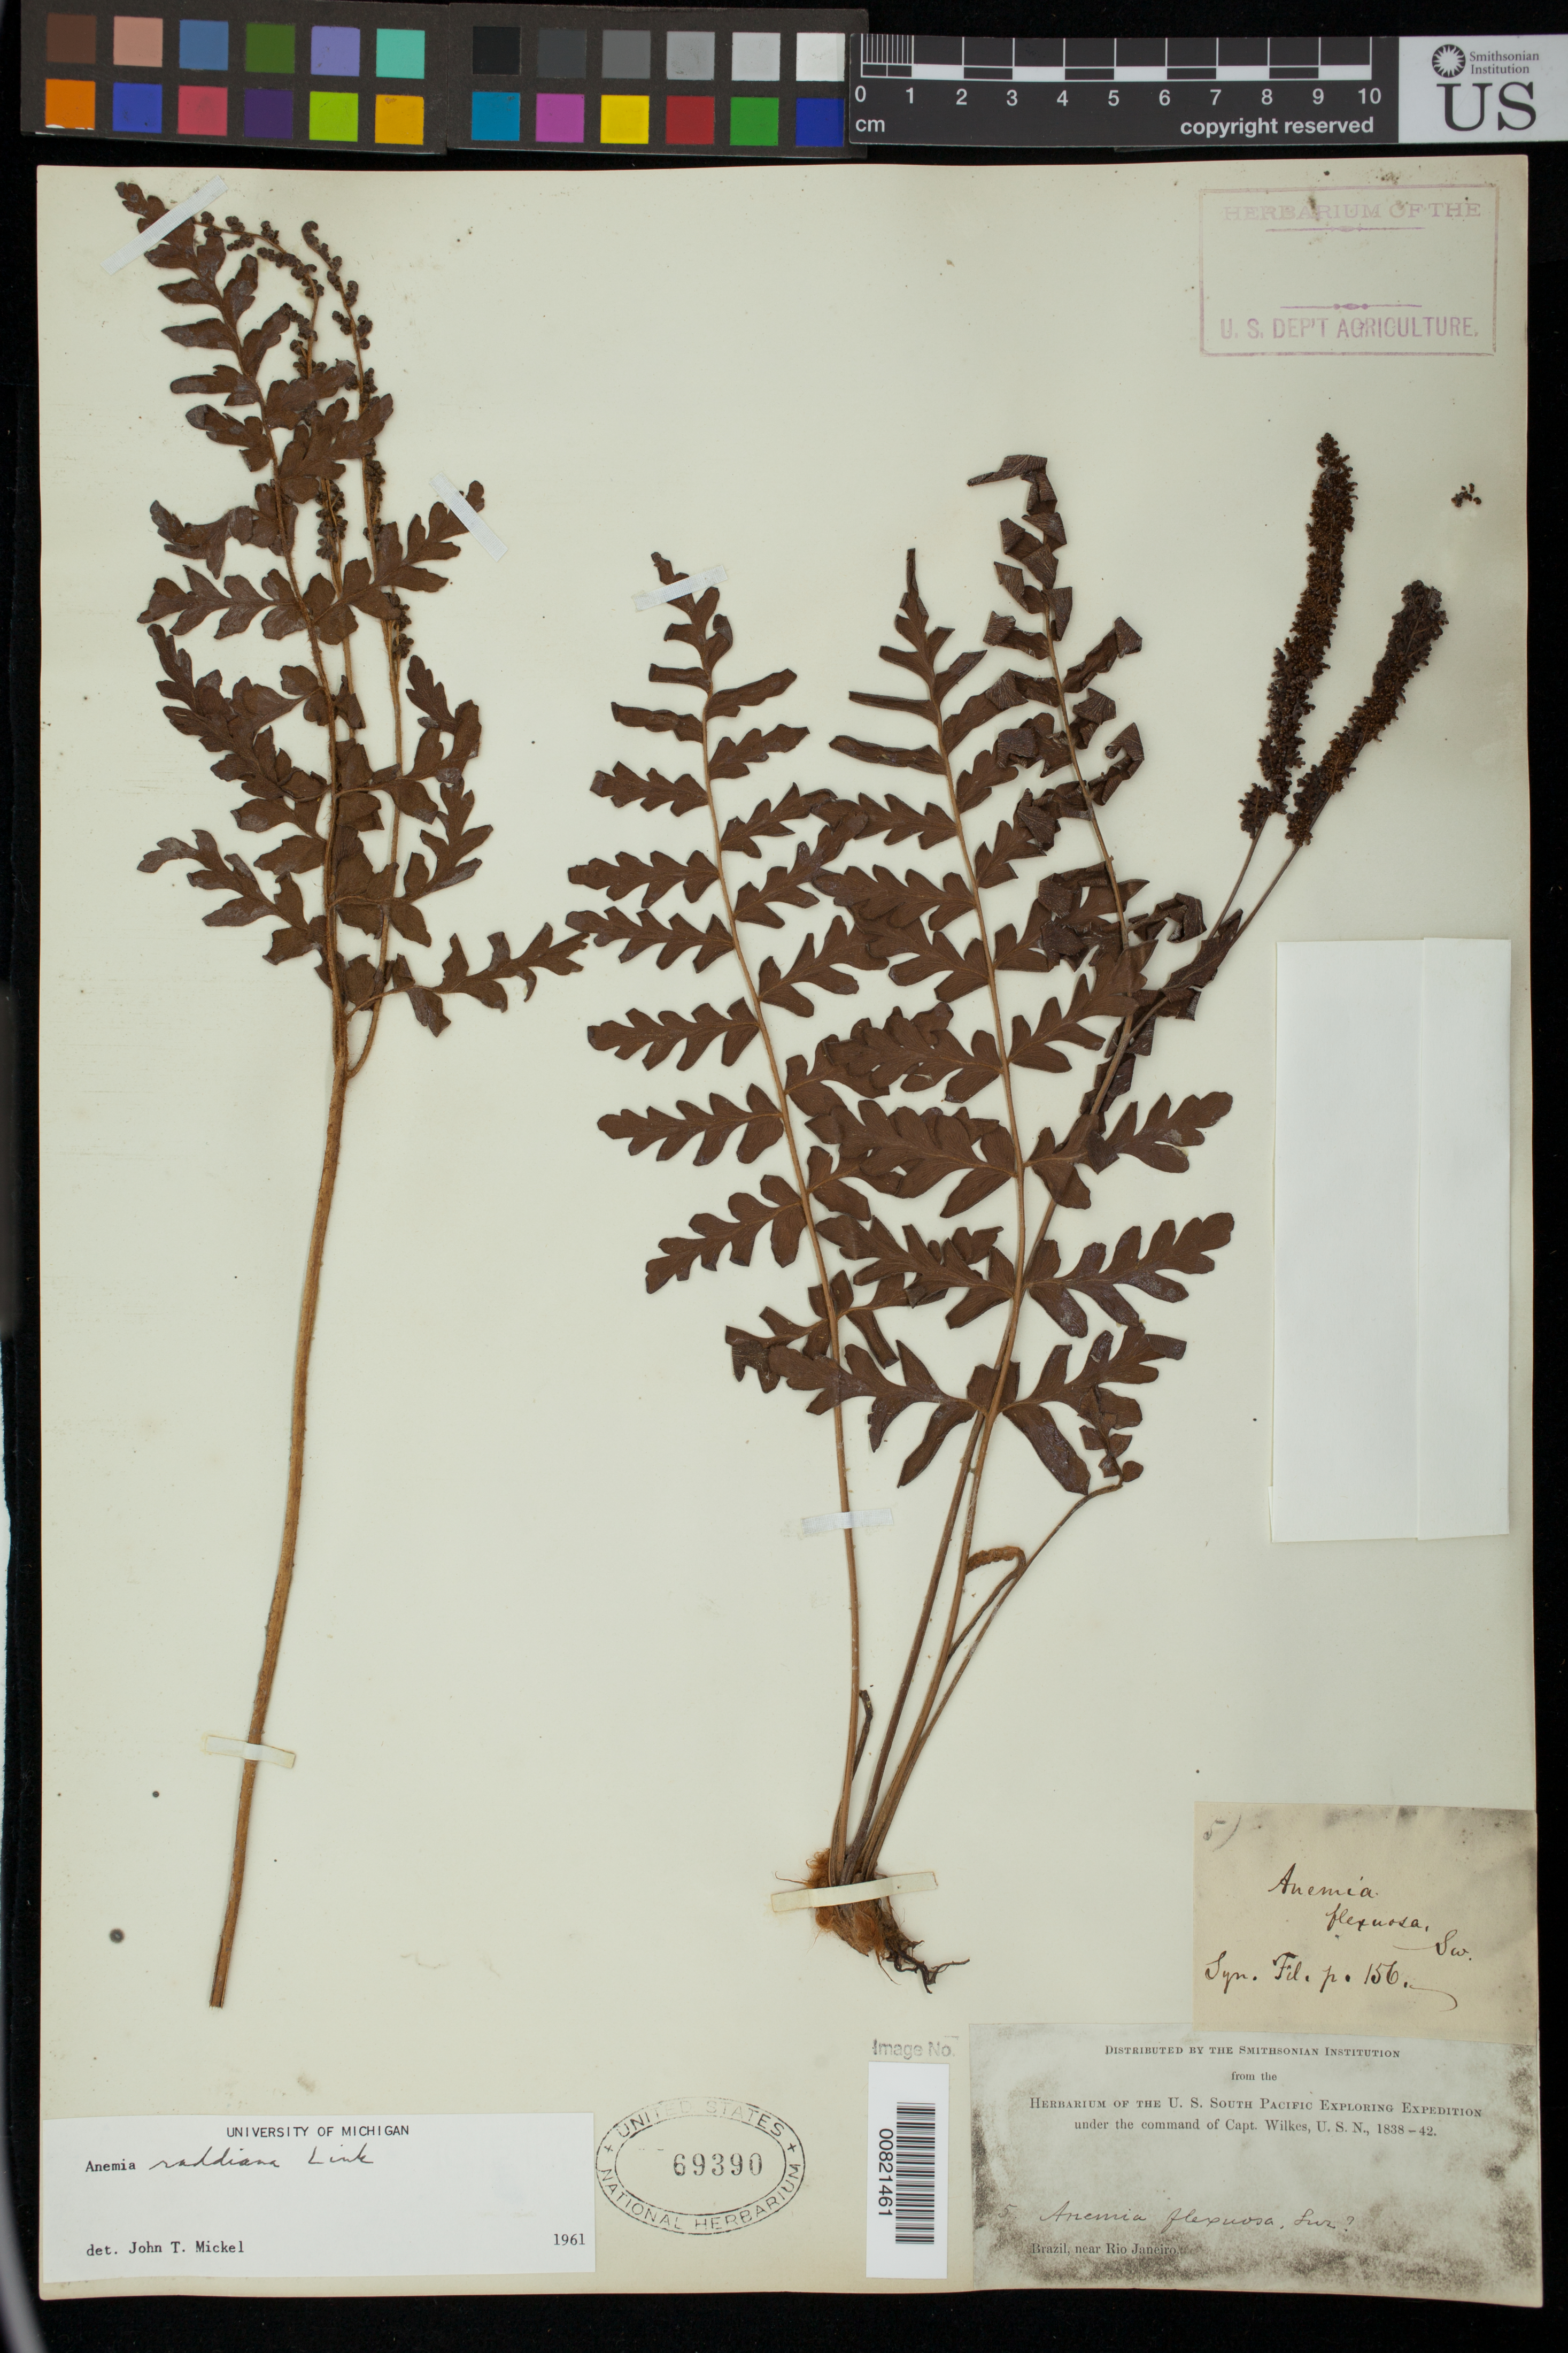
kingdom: Plantae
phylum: Tracheophyta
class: Polypodiopsida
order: Schizaeales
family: Anemiaceae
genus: Anemia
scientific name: Anemia flexuosa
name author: (Savigny) Sw.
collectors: Wilkes Explor. Exped.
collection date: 1838/1842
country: Brazil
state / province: Rio de Janeiro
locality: Brazil, near Rio Janeiro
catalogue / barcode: US 69390